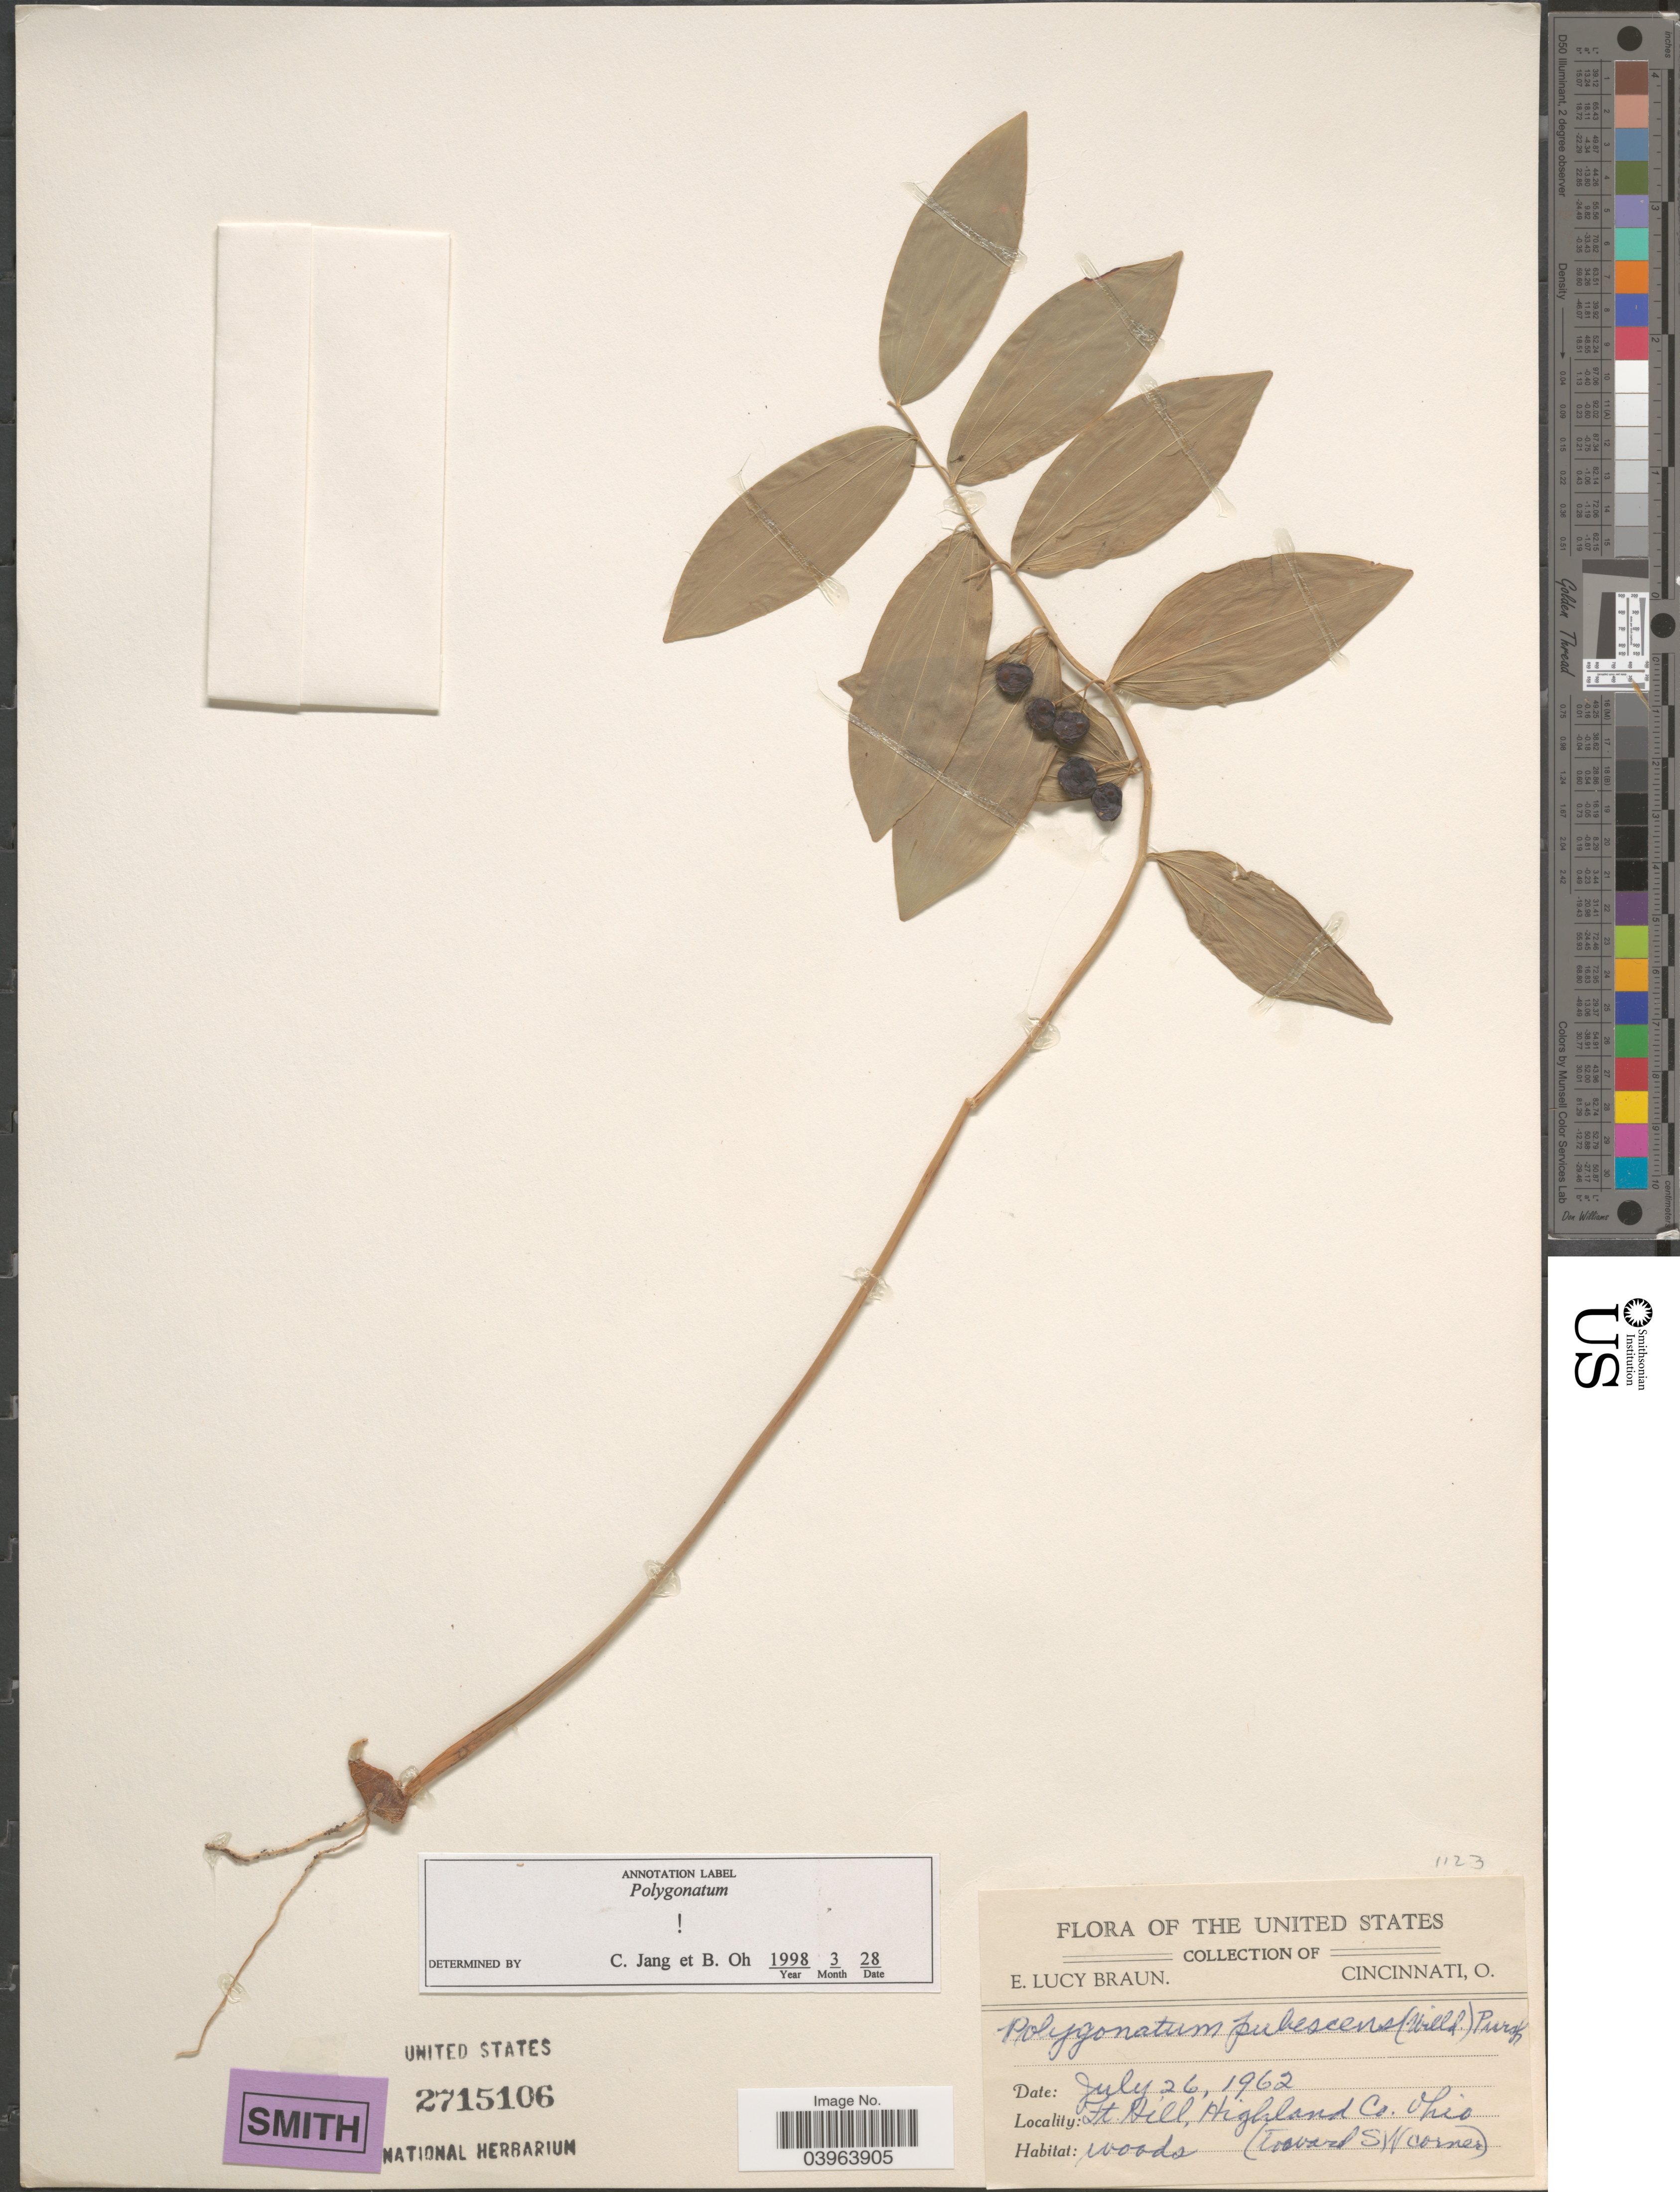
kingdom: Plantae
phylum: Tracheophyta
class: Liliopsida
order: Asparagales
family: Asparagaceae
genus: Polygonatum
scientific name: Polygonatum pubescens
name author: (Willd.) Pursh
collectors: E. L. Braun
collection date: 1962-07-26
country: United States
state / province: Ohio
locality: Ft. Hill, Highland Co. (Toward SW corner).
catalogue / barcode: US 2715106